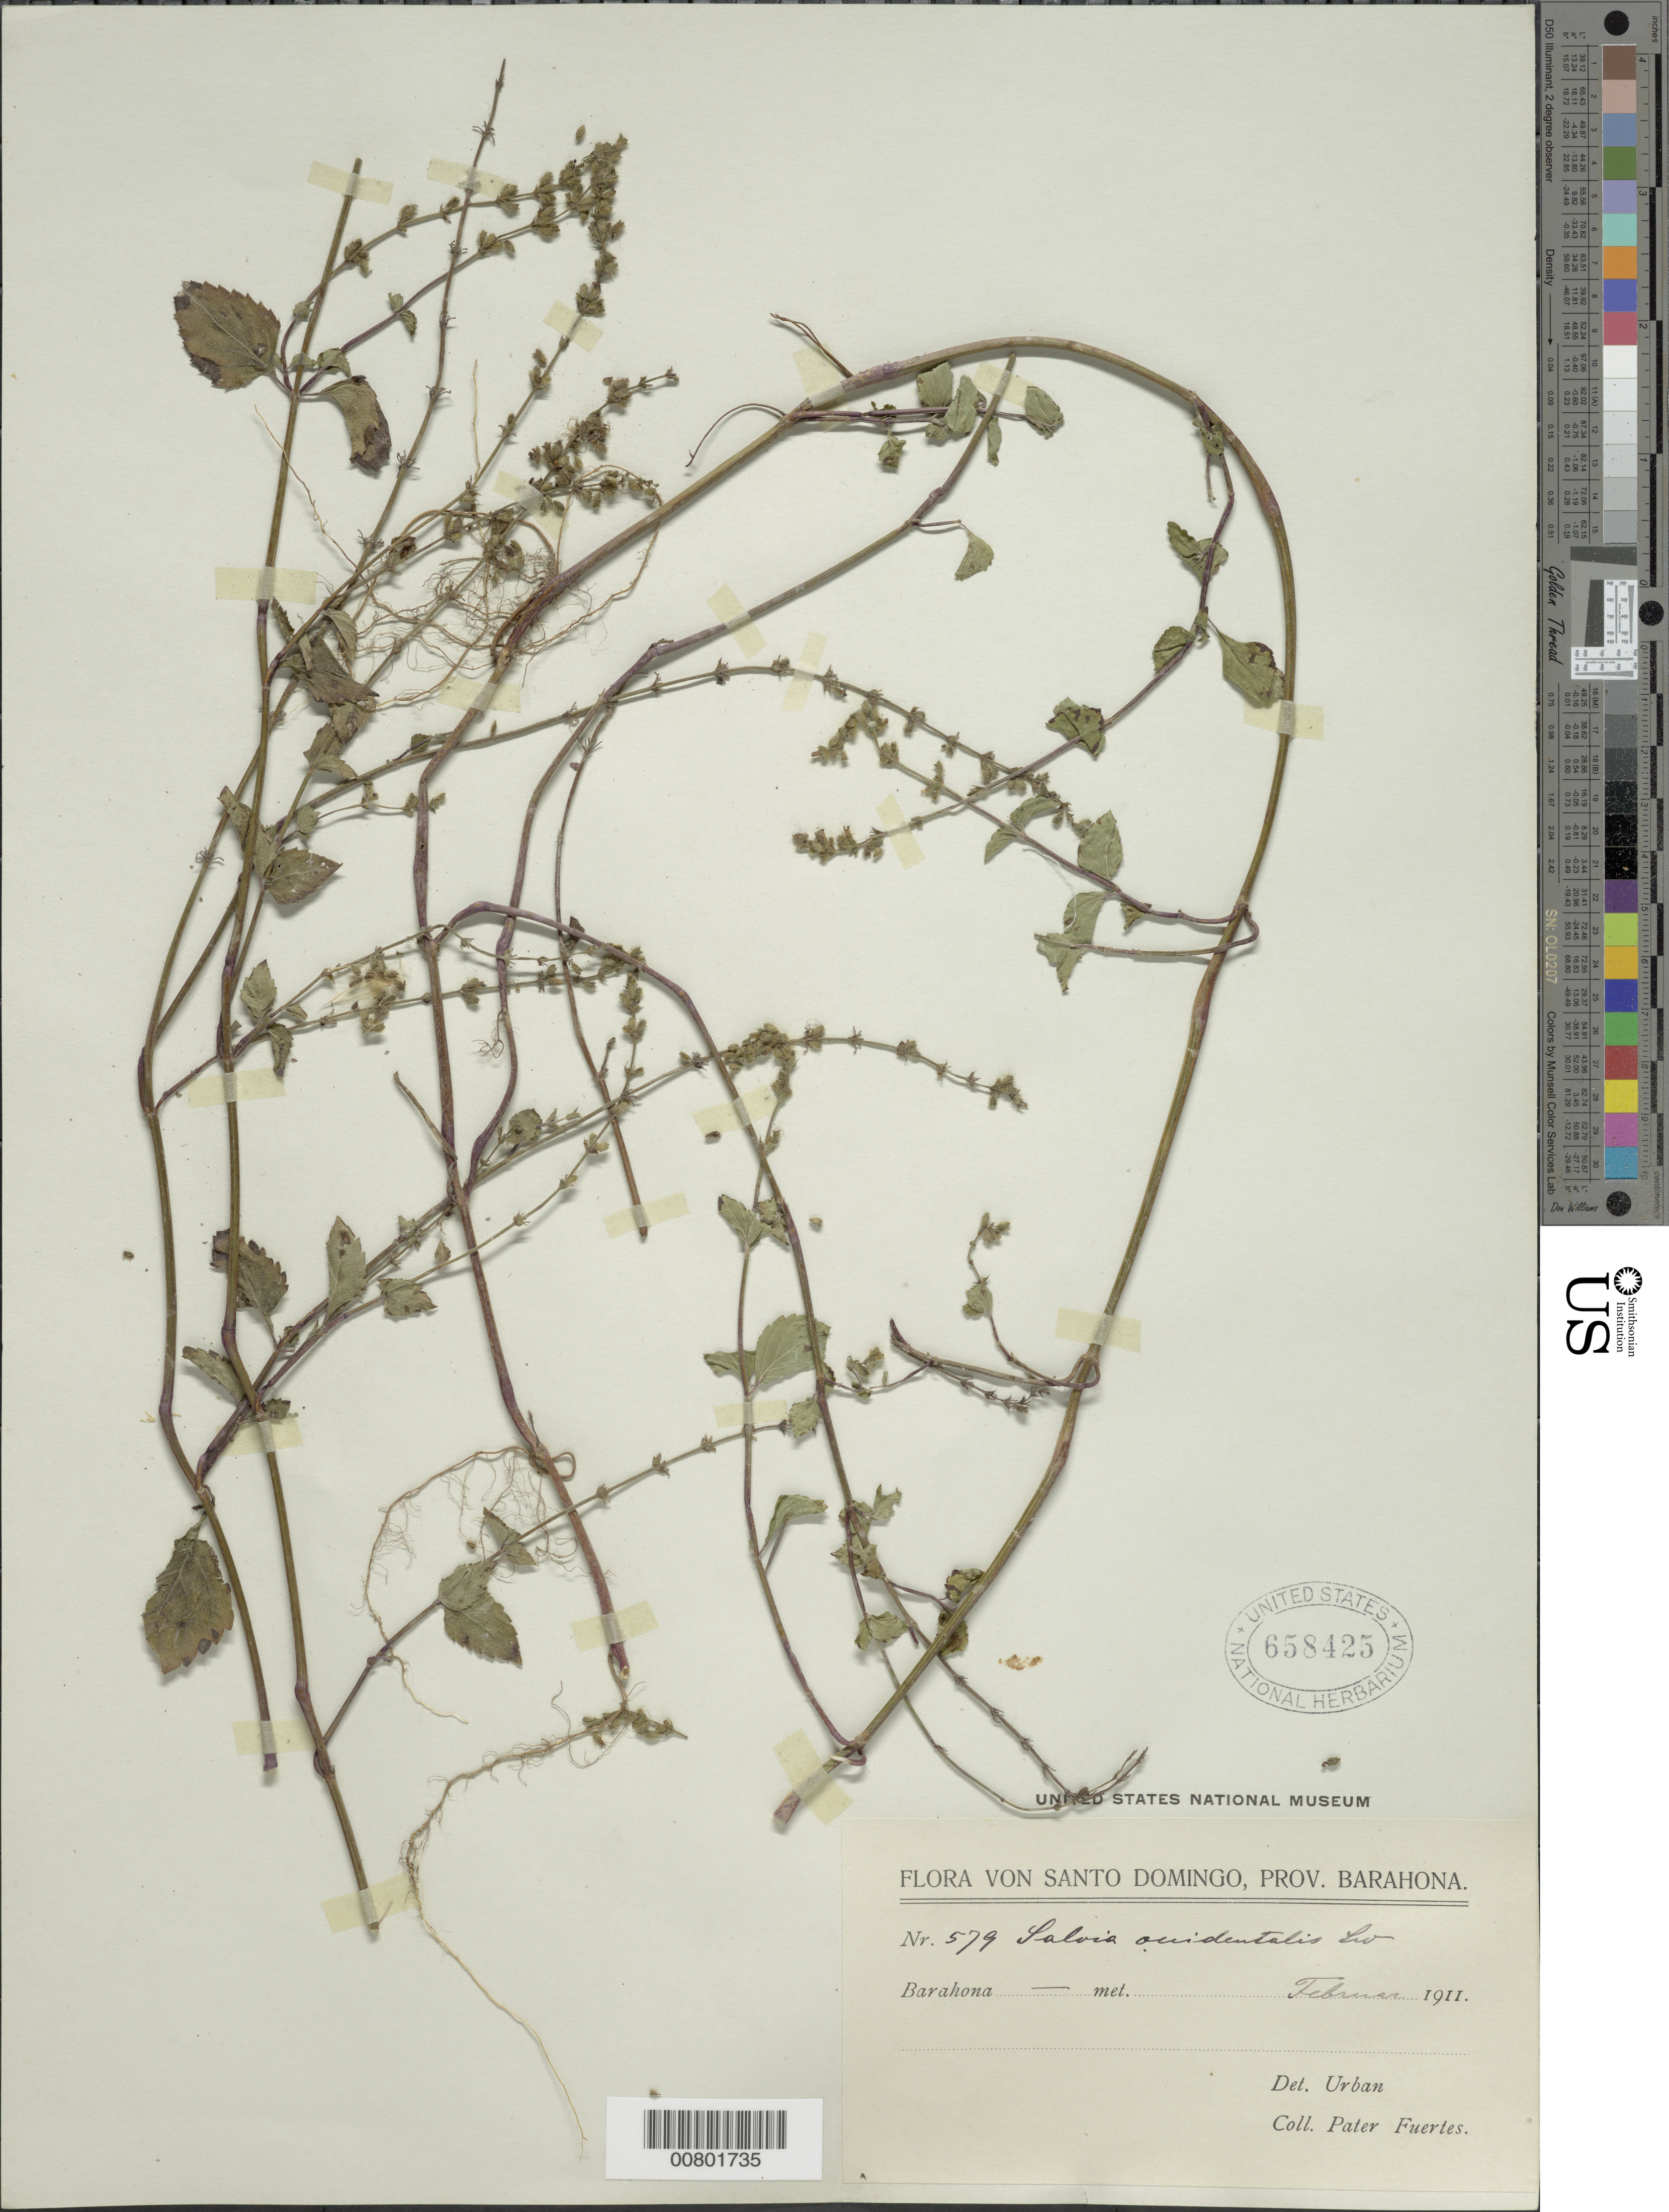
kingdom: Plantae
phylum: Tracheophyta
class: Magnoliopsida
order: Lamiales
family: Lamiaceae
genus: Salvia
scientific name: Salvia occidentalis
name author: Sw.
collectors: M. D. Fuertes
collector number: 579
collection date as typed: Feb 1911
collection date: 1911-02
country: Dominican Republic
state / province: Barahona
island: Hispaniola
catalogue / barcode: US 658425